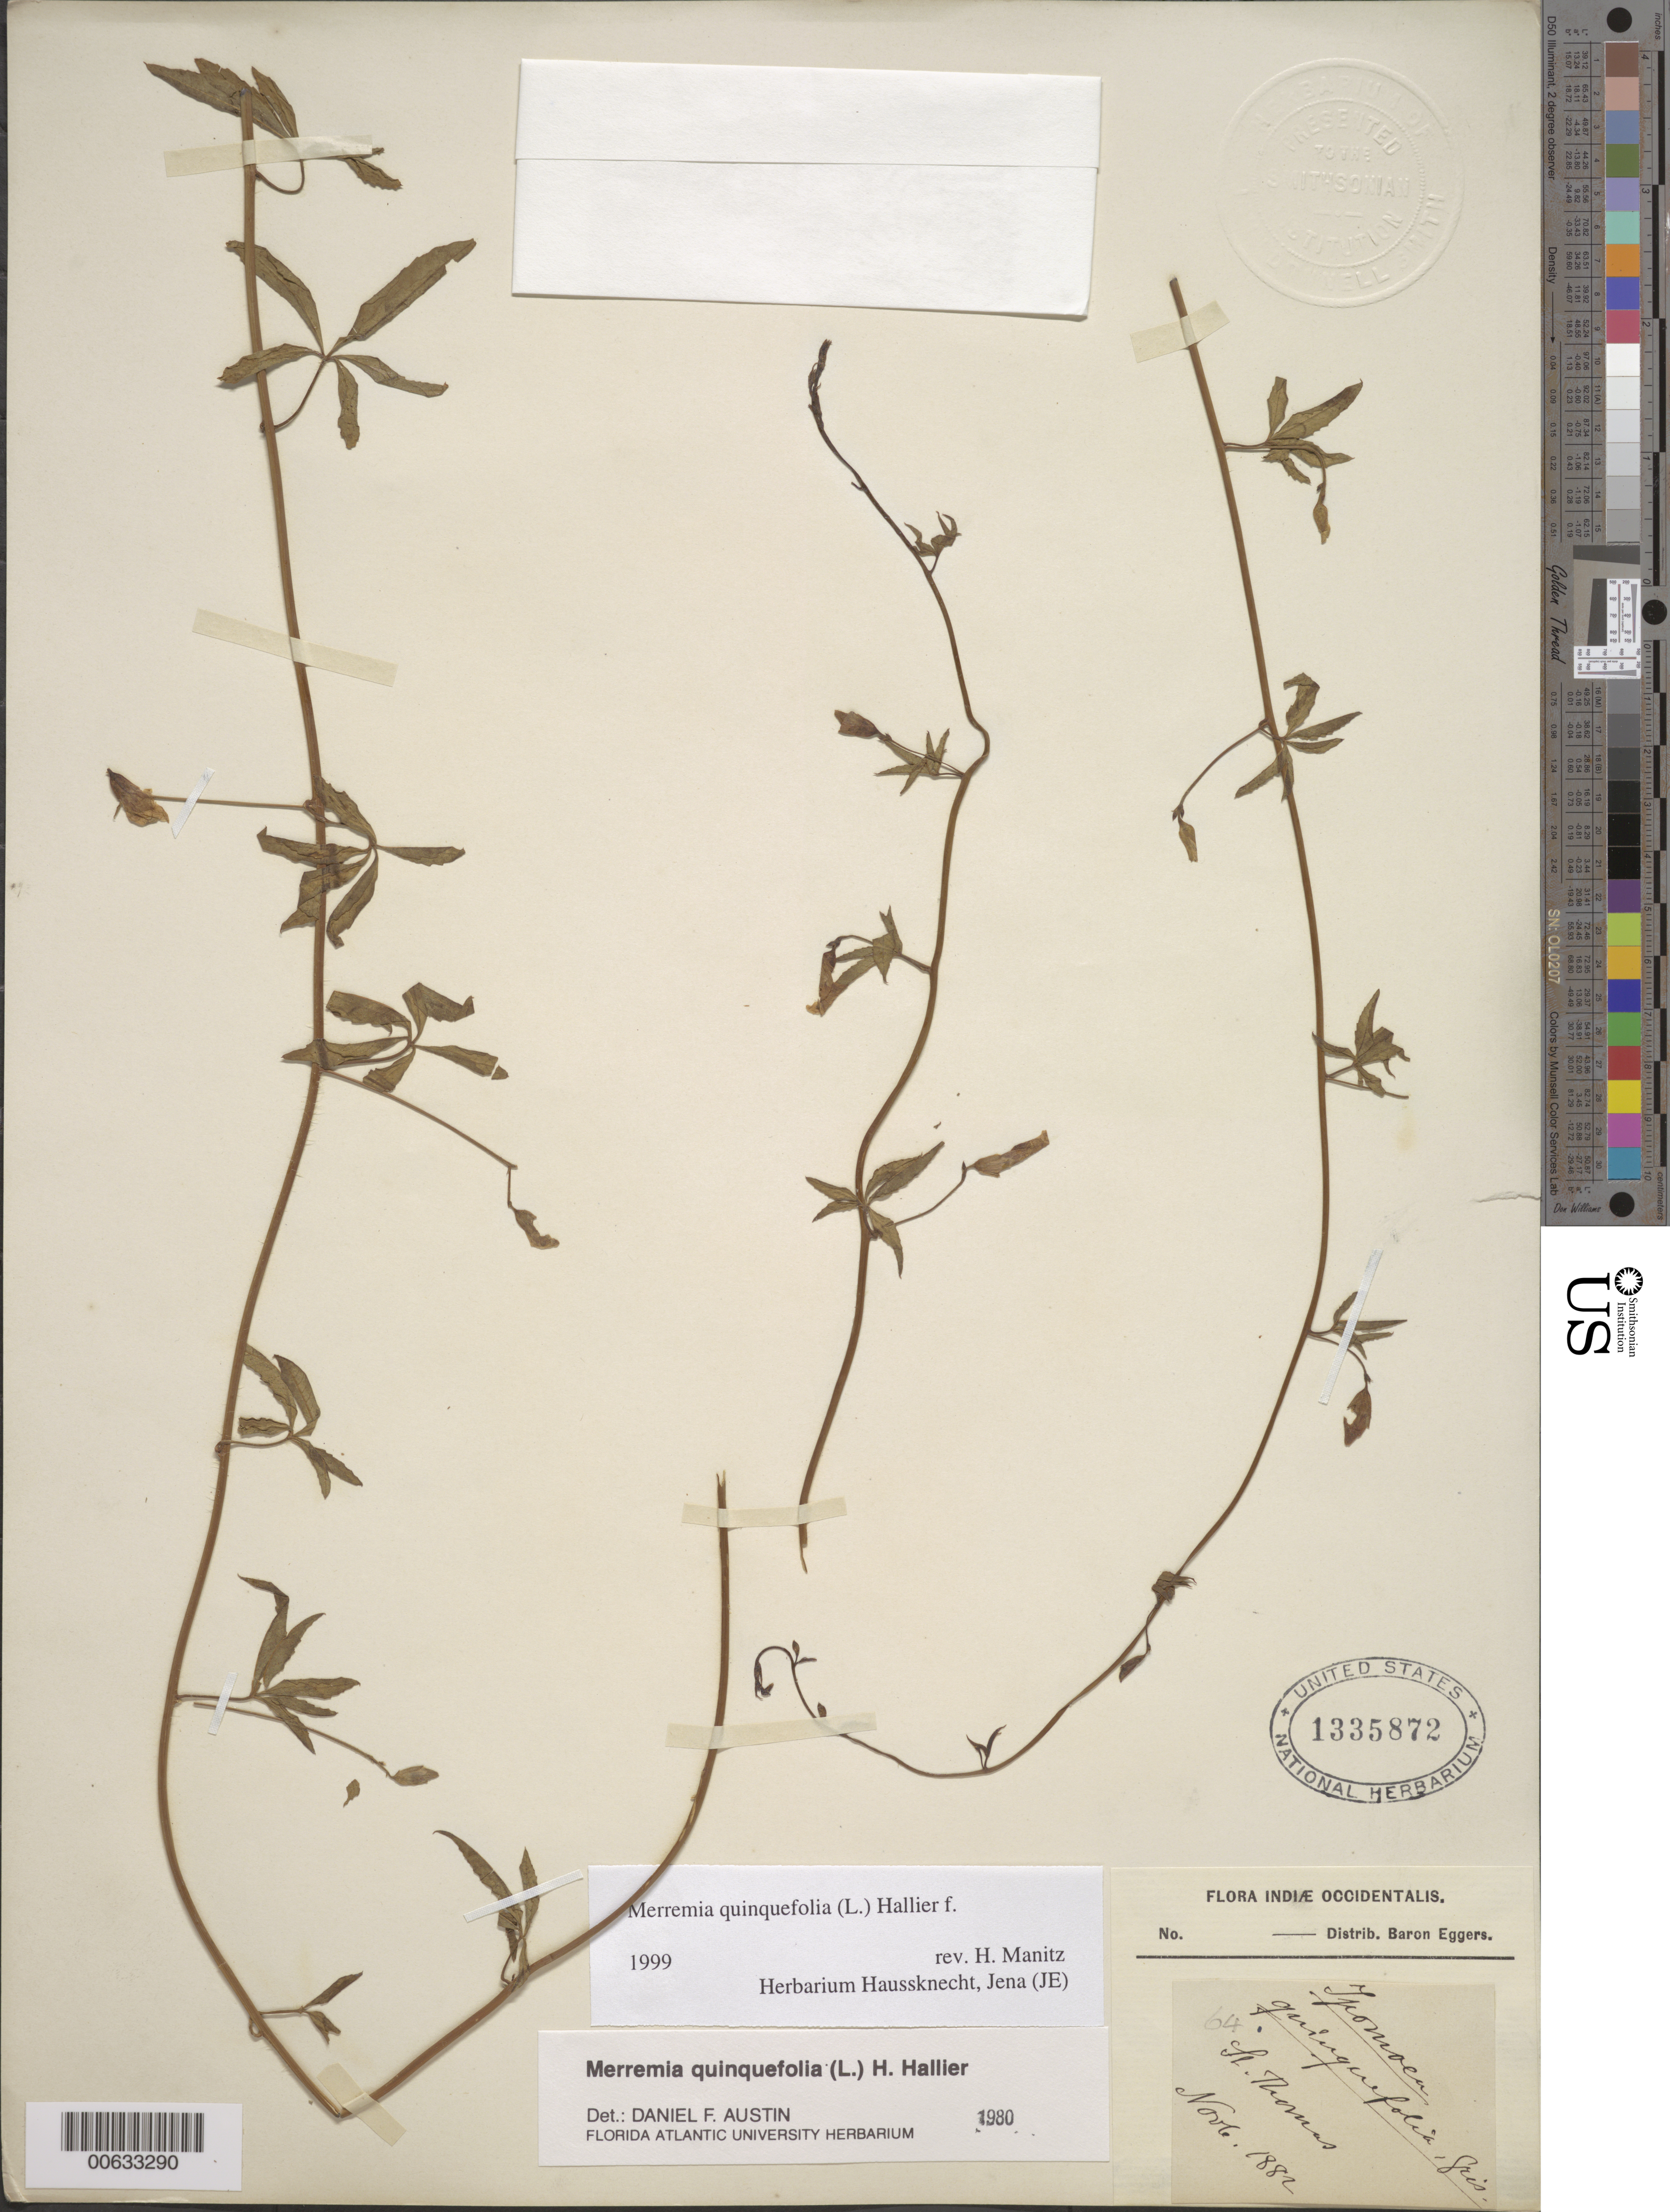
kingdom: Plantae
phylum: Tracheophyta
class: Magnoliopsida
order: Solanales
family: Convolvulaceae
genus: Distimake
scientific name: Distimake quinquefolius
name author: (L.) A. R. Simões & Staples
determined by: Strong, Mark T., (BOT), Smithsonian Institution - National Museum of Natural History (UNITED STATES)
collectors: B. Eggers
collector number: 64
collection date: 1882-11-03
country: U.S. Virgin Islands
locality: Indiæ occidentalis, St. Thomas.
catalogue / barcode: US 1335872